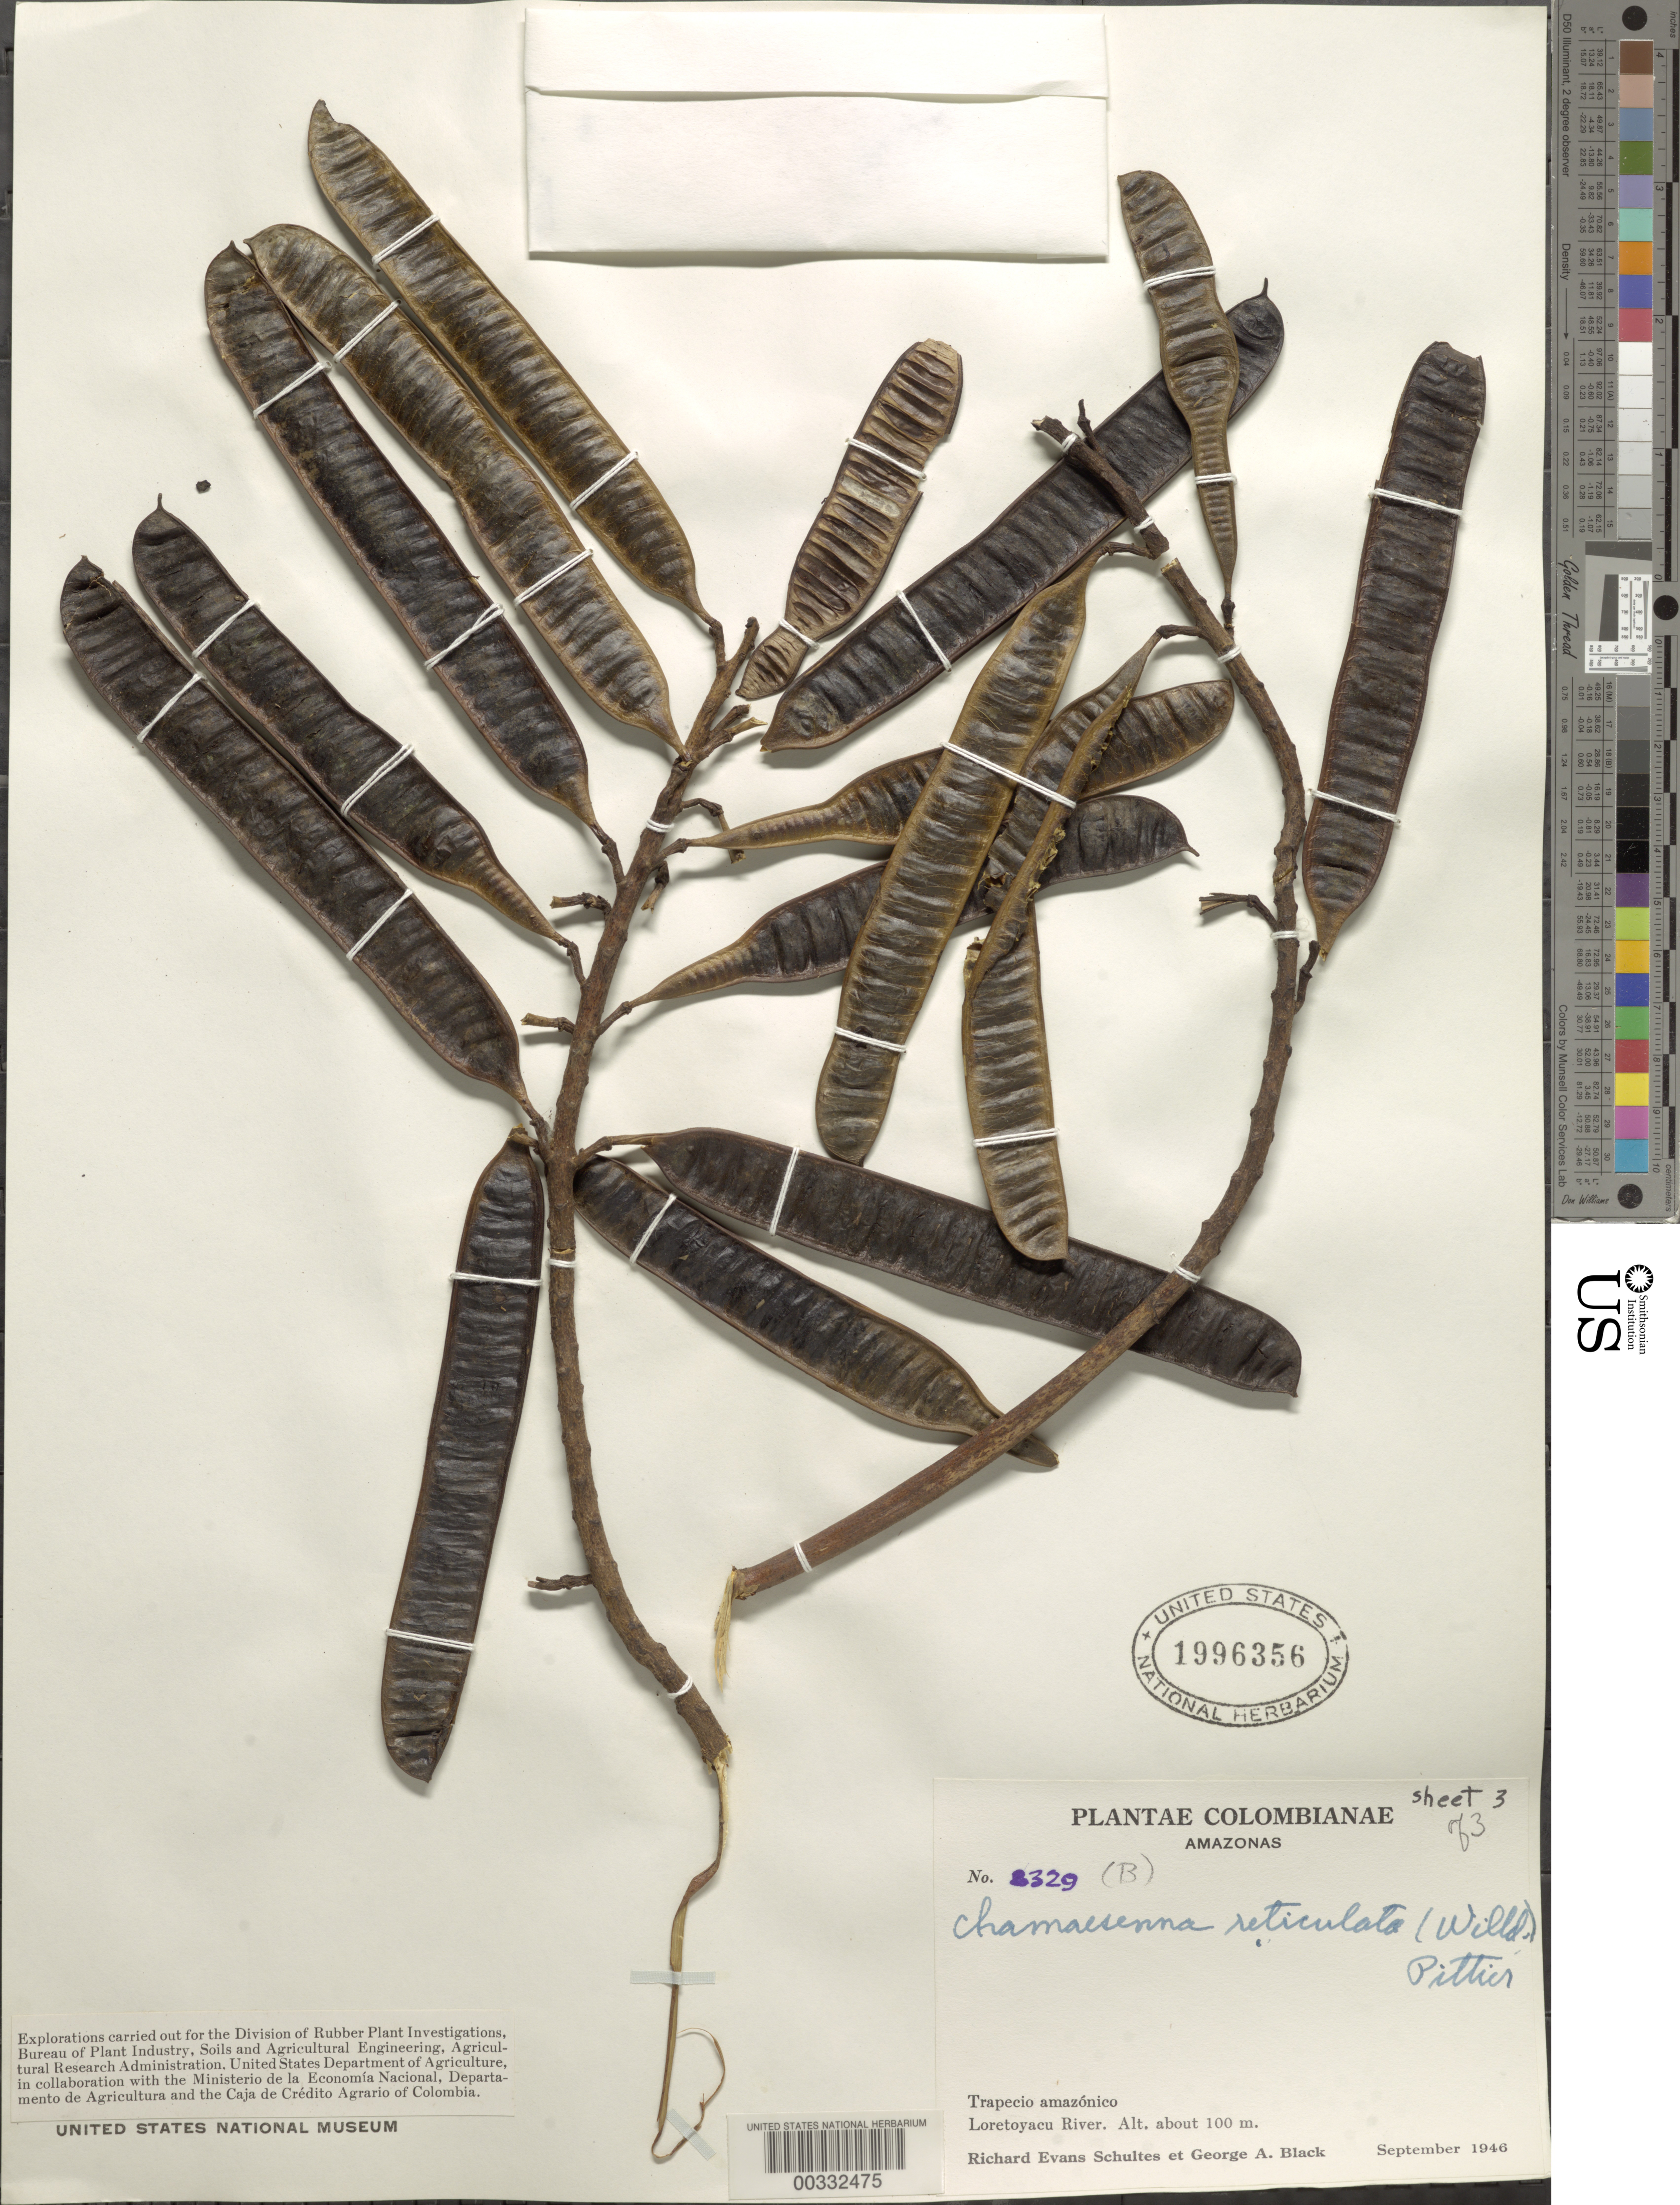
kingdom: Plantae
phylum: Tracheophyta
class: Magnoliopsida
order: Fabales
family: Fabaceae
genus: Senna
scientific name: Senna reticulata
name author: (Willd.) H.S. Irwin & Barneby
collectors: R. E. Schultes & G. A. Black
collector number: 8329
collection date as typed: Sep 1946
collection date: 1946-09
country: Colombia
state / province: Amazônas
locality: Trapecio Amazonico; Loreto-Yacu River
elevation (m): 100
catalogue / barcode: US 1996356